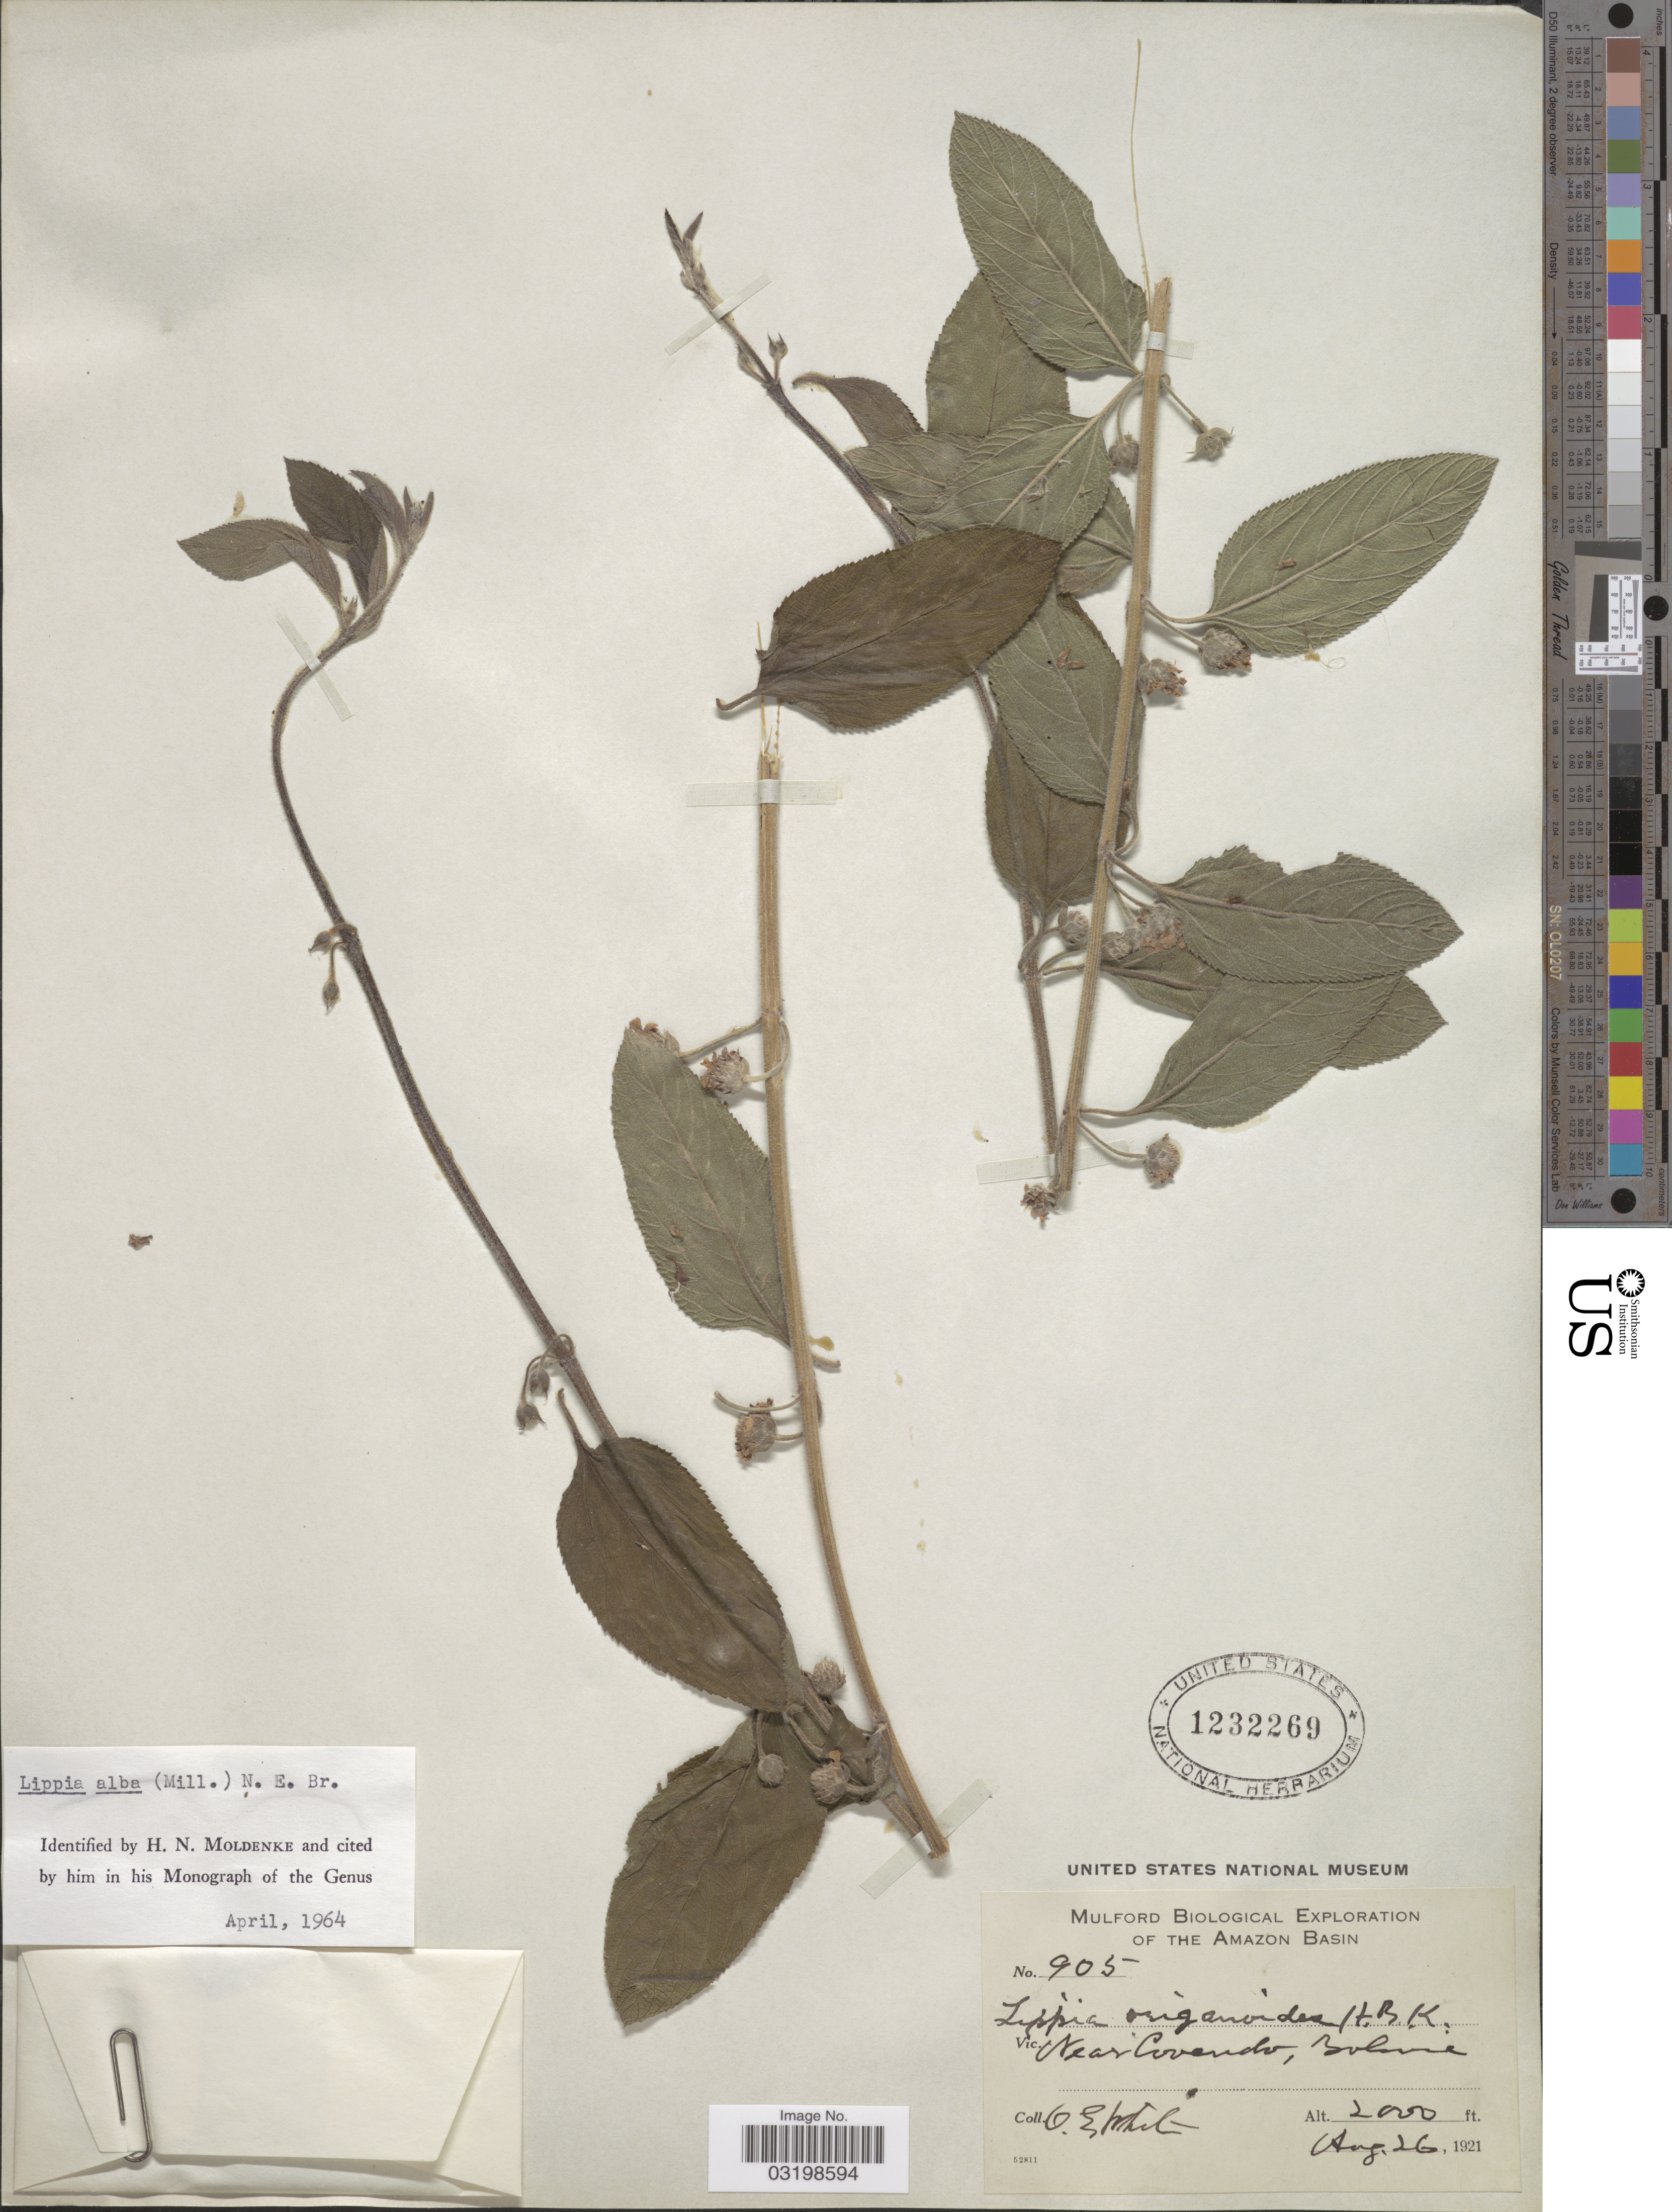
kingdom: Plantae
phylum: Tracheophyta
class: Magnoliopsida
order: Lamiales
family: Verbenaceae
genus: Lippia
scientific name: Lippia alba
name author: (Mill.) N.E. Br. ex Britton & P. Wilson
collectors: O. E. White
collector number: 905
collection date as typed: Aug. 26, 1921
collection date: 1921-08-26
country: Bolivia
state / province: La Paz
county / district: Sud Yungas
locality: Covendo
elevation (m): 610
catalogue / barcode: US 1232269